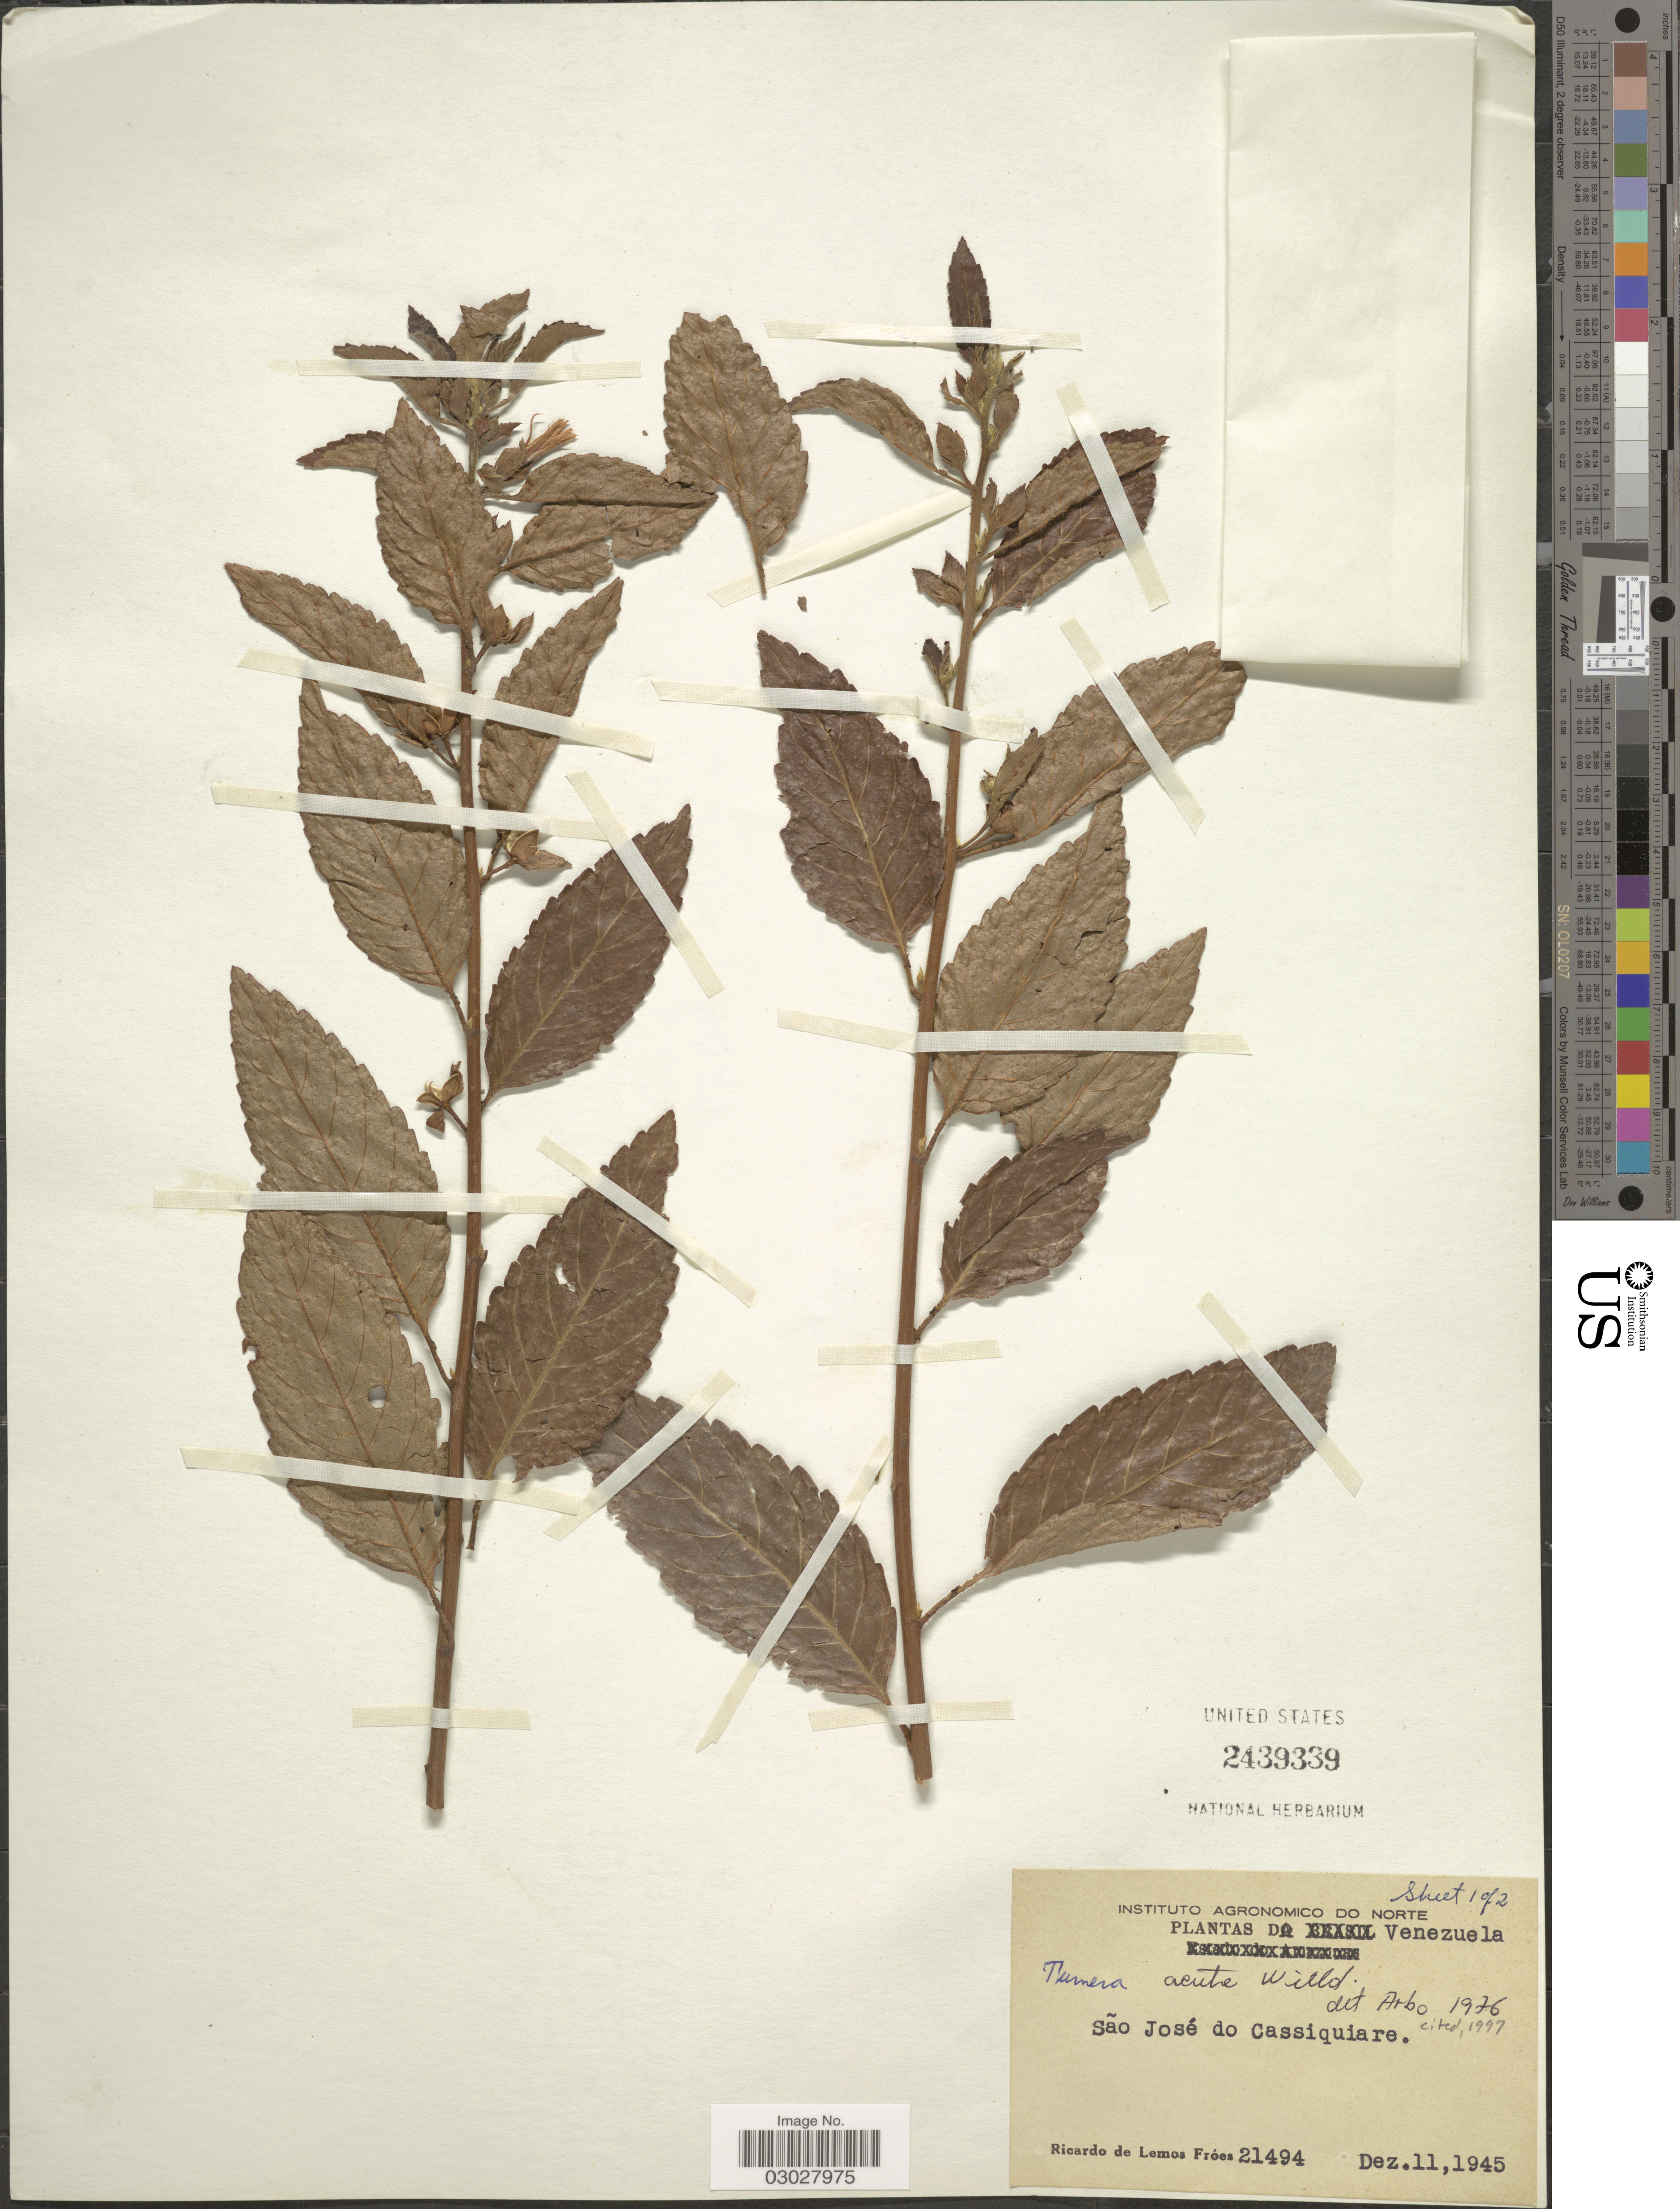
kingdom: Plantae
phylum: Tracheophyta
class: Magnoliopsida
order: Malpighiales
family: Turneraceae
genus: Turnera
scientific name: Turnera acuta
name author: Willd. ex Schult.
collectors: R. L. Fróes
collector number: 21494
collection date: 1945-12-11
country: Venezuela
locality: São José do Cassiquaire.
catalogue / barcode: US 2439339